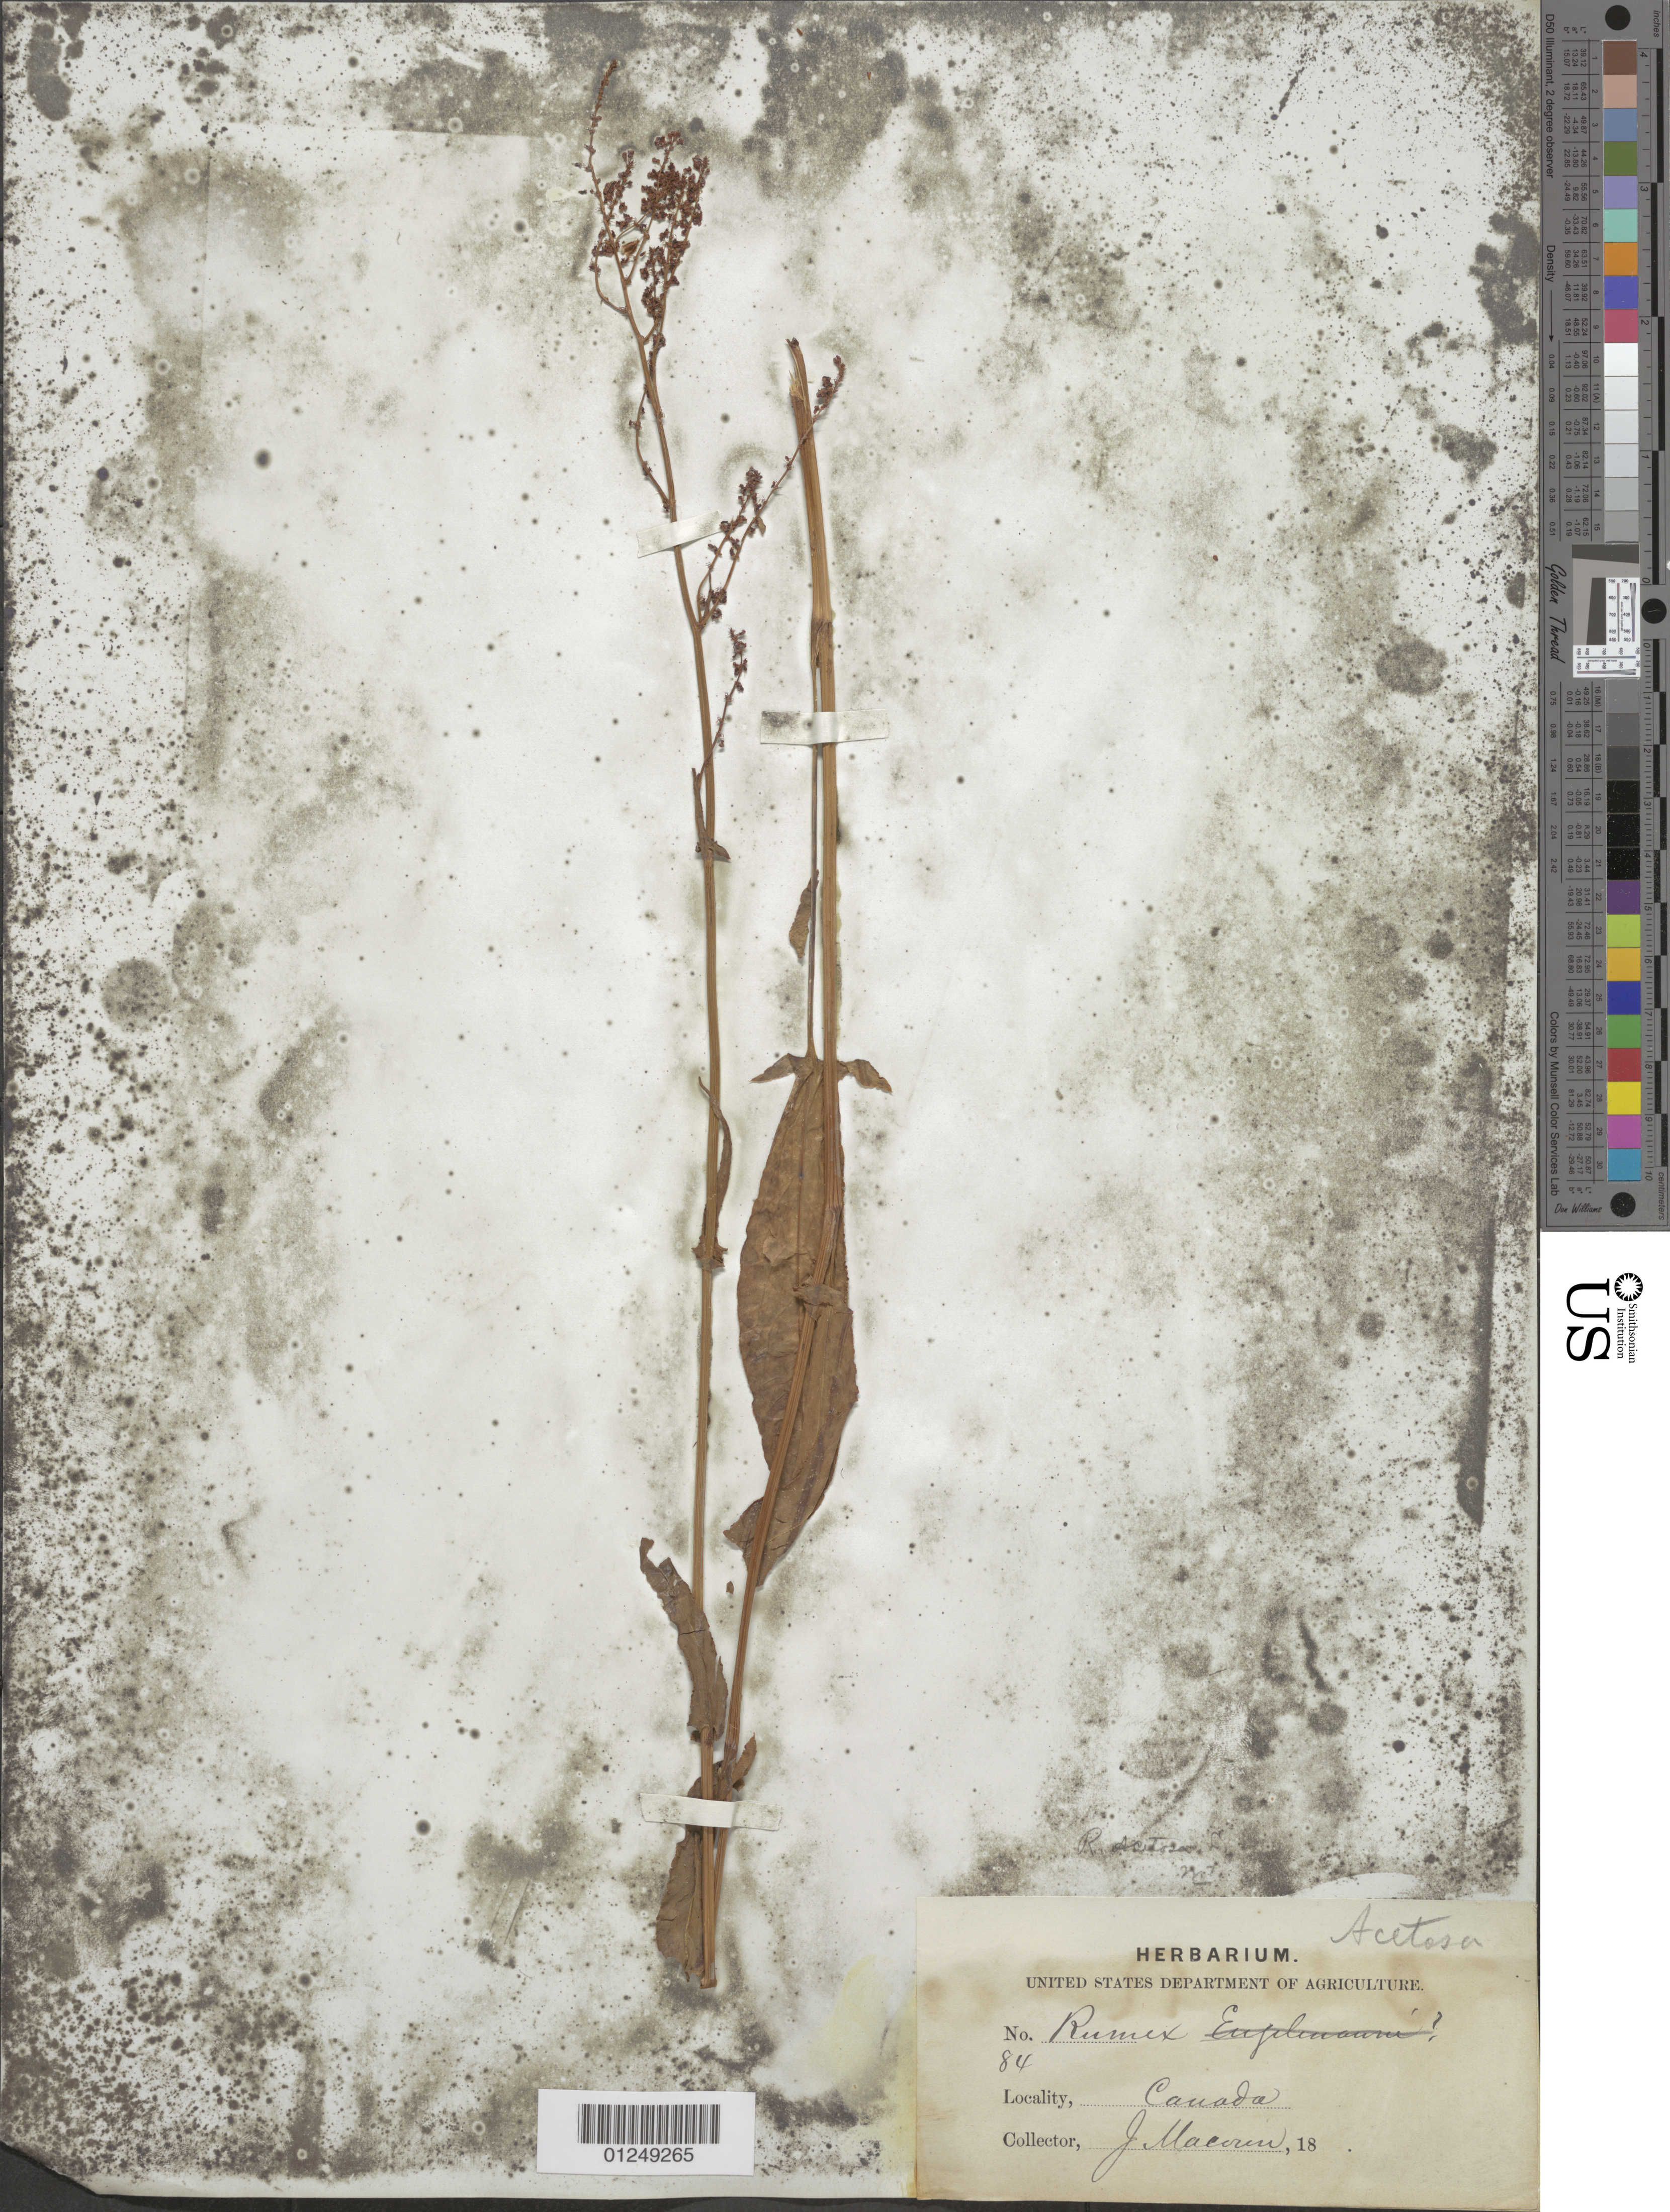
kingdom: Plantae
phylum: Tracheophyta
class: Magnoliopsida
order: Caryophyllales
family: Polygonaceae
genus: Rumex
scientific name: Rumex acetosa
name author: L.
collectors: J. Macoun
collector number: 84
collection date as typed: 18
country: Canada